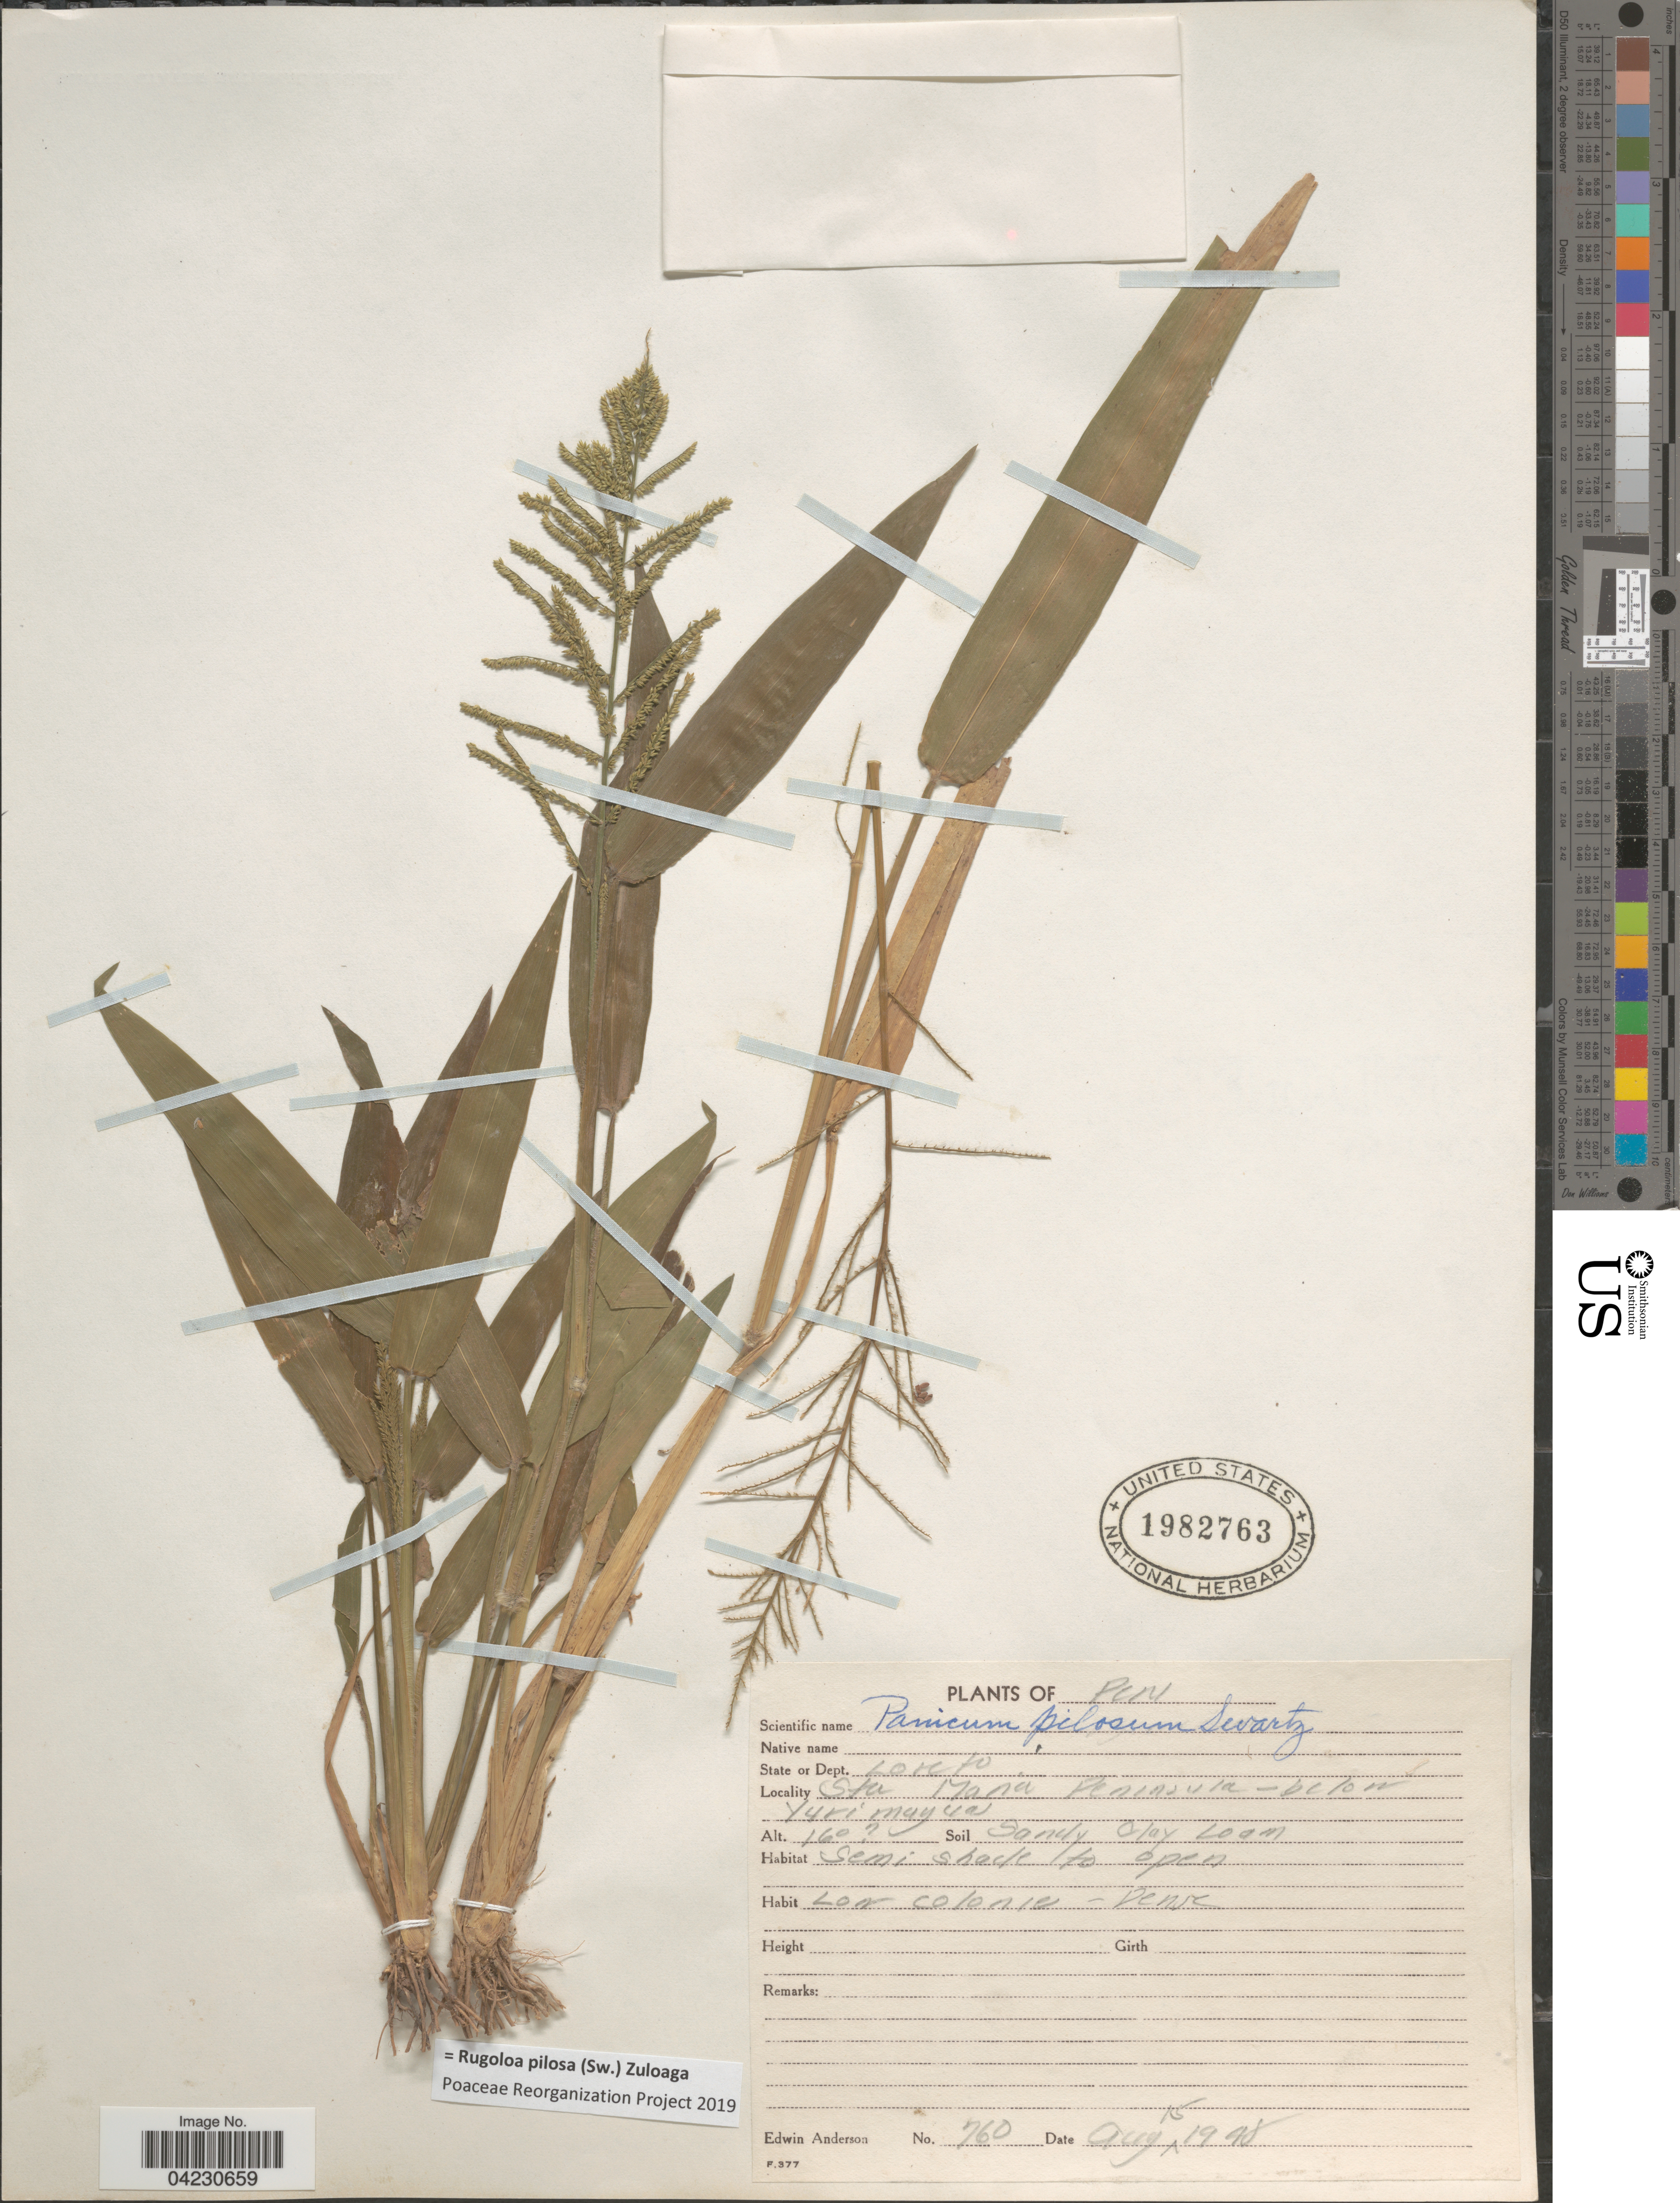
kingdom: Plantae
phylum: Tracheophyta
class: Liliopsida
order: Poales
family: Poaceae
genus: Rugoloa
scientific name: Rugoloa pilosa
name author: (Sw.) Zuloaga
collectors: E. Anderson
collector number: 760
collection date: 1948-08-15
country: Peru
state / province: Loreto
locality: State or Dept. Loreto. Sta Maria Peninsula-below Yurimaguas.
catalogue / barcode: US 1982763